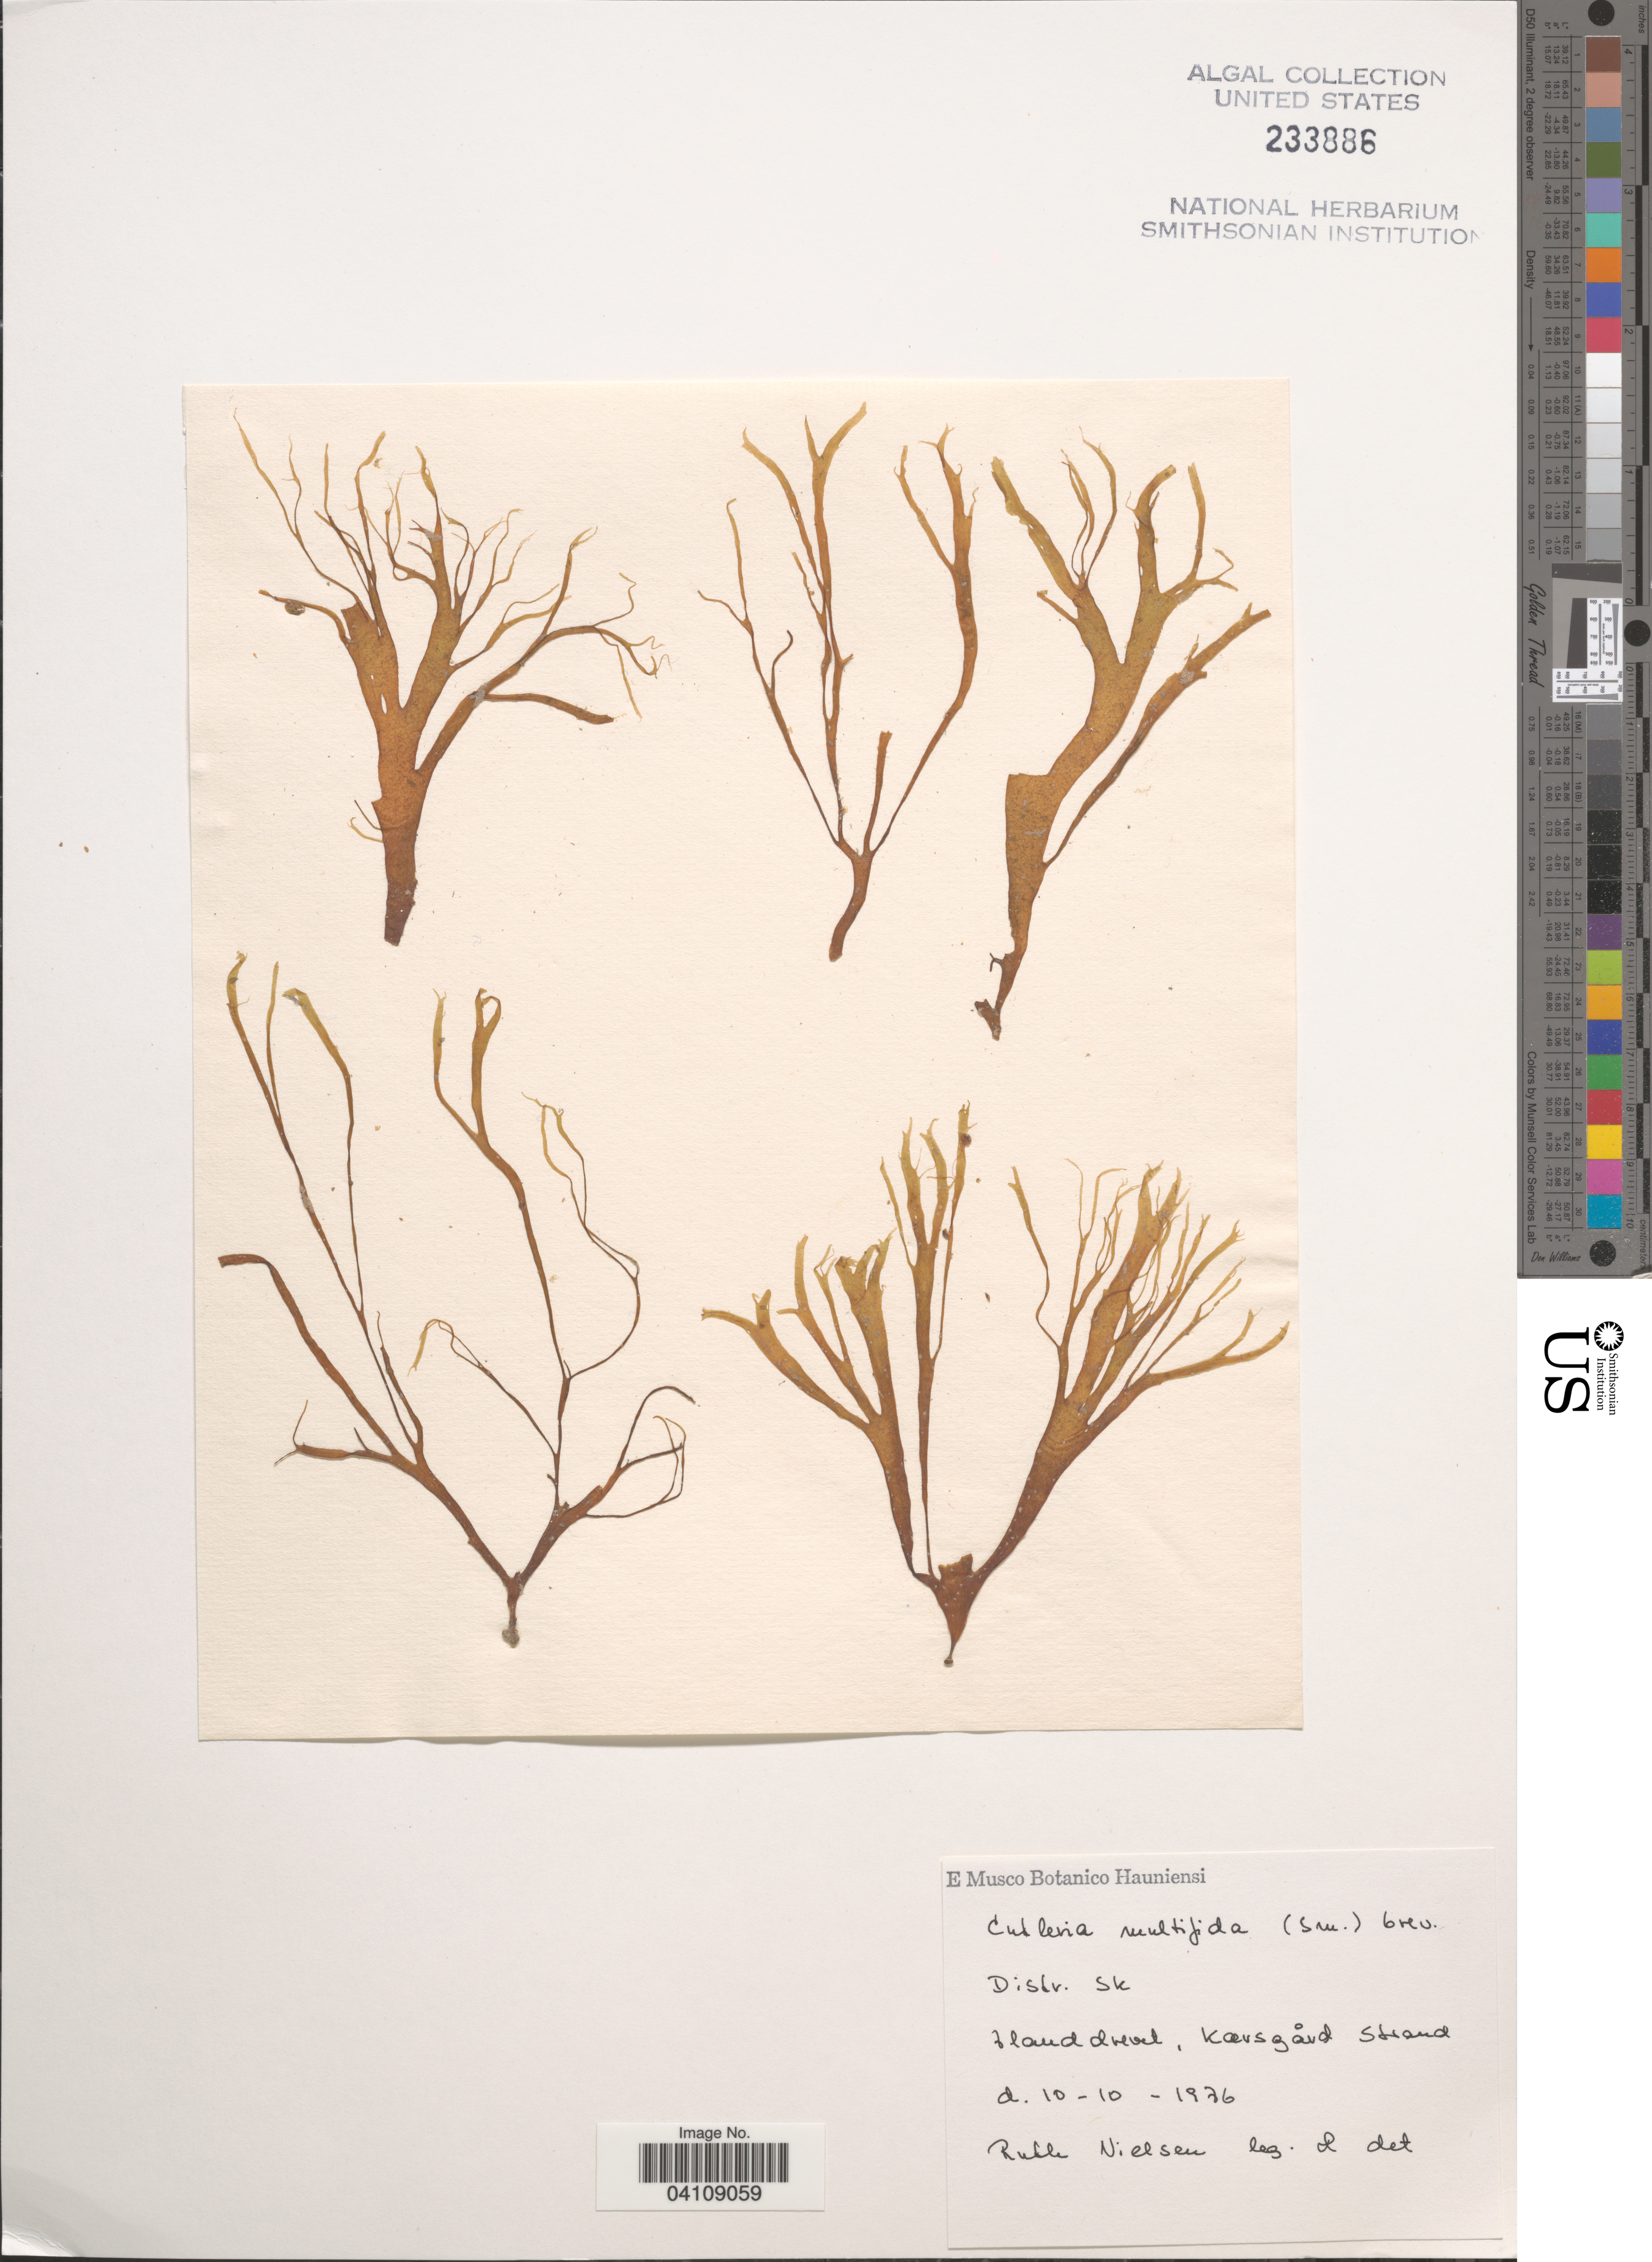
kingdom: Chromista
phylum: Ochrophyta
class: Phaeophyceae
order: Cutleriales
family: Cutleriaceae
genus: Cutleria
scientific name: Cutleria multifida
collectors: R. Nielsen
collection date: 1976-10-10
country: Denmark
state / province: Nordjylland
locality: Distr. Sk. Ilauddrevet, Kærsgård Strand.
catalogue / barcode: US 233886